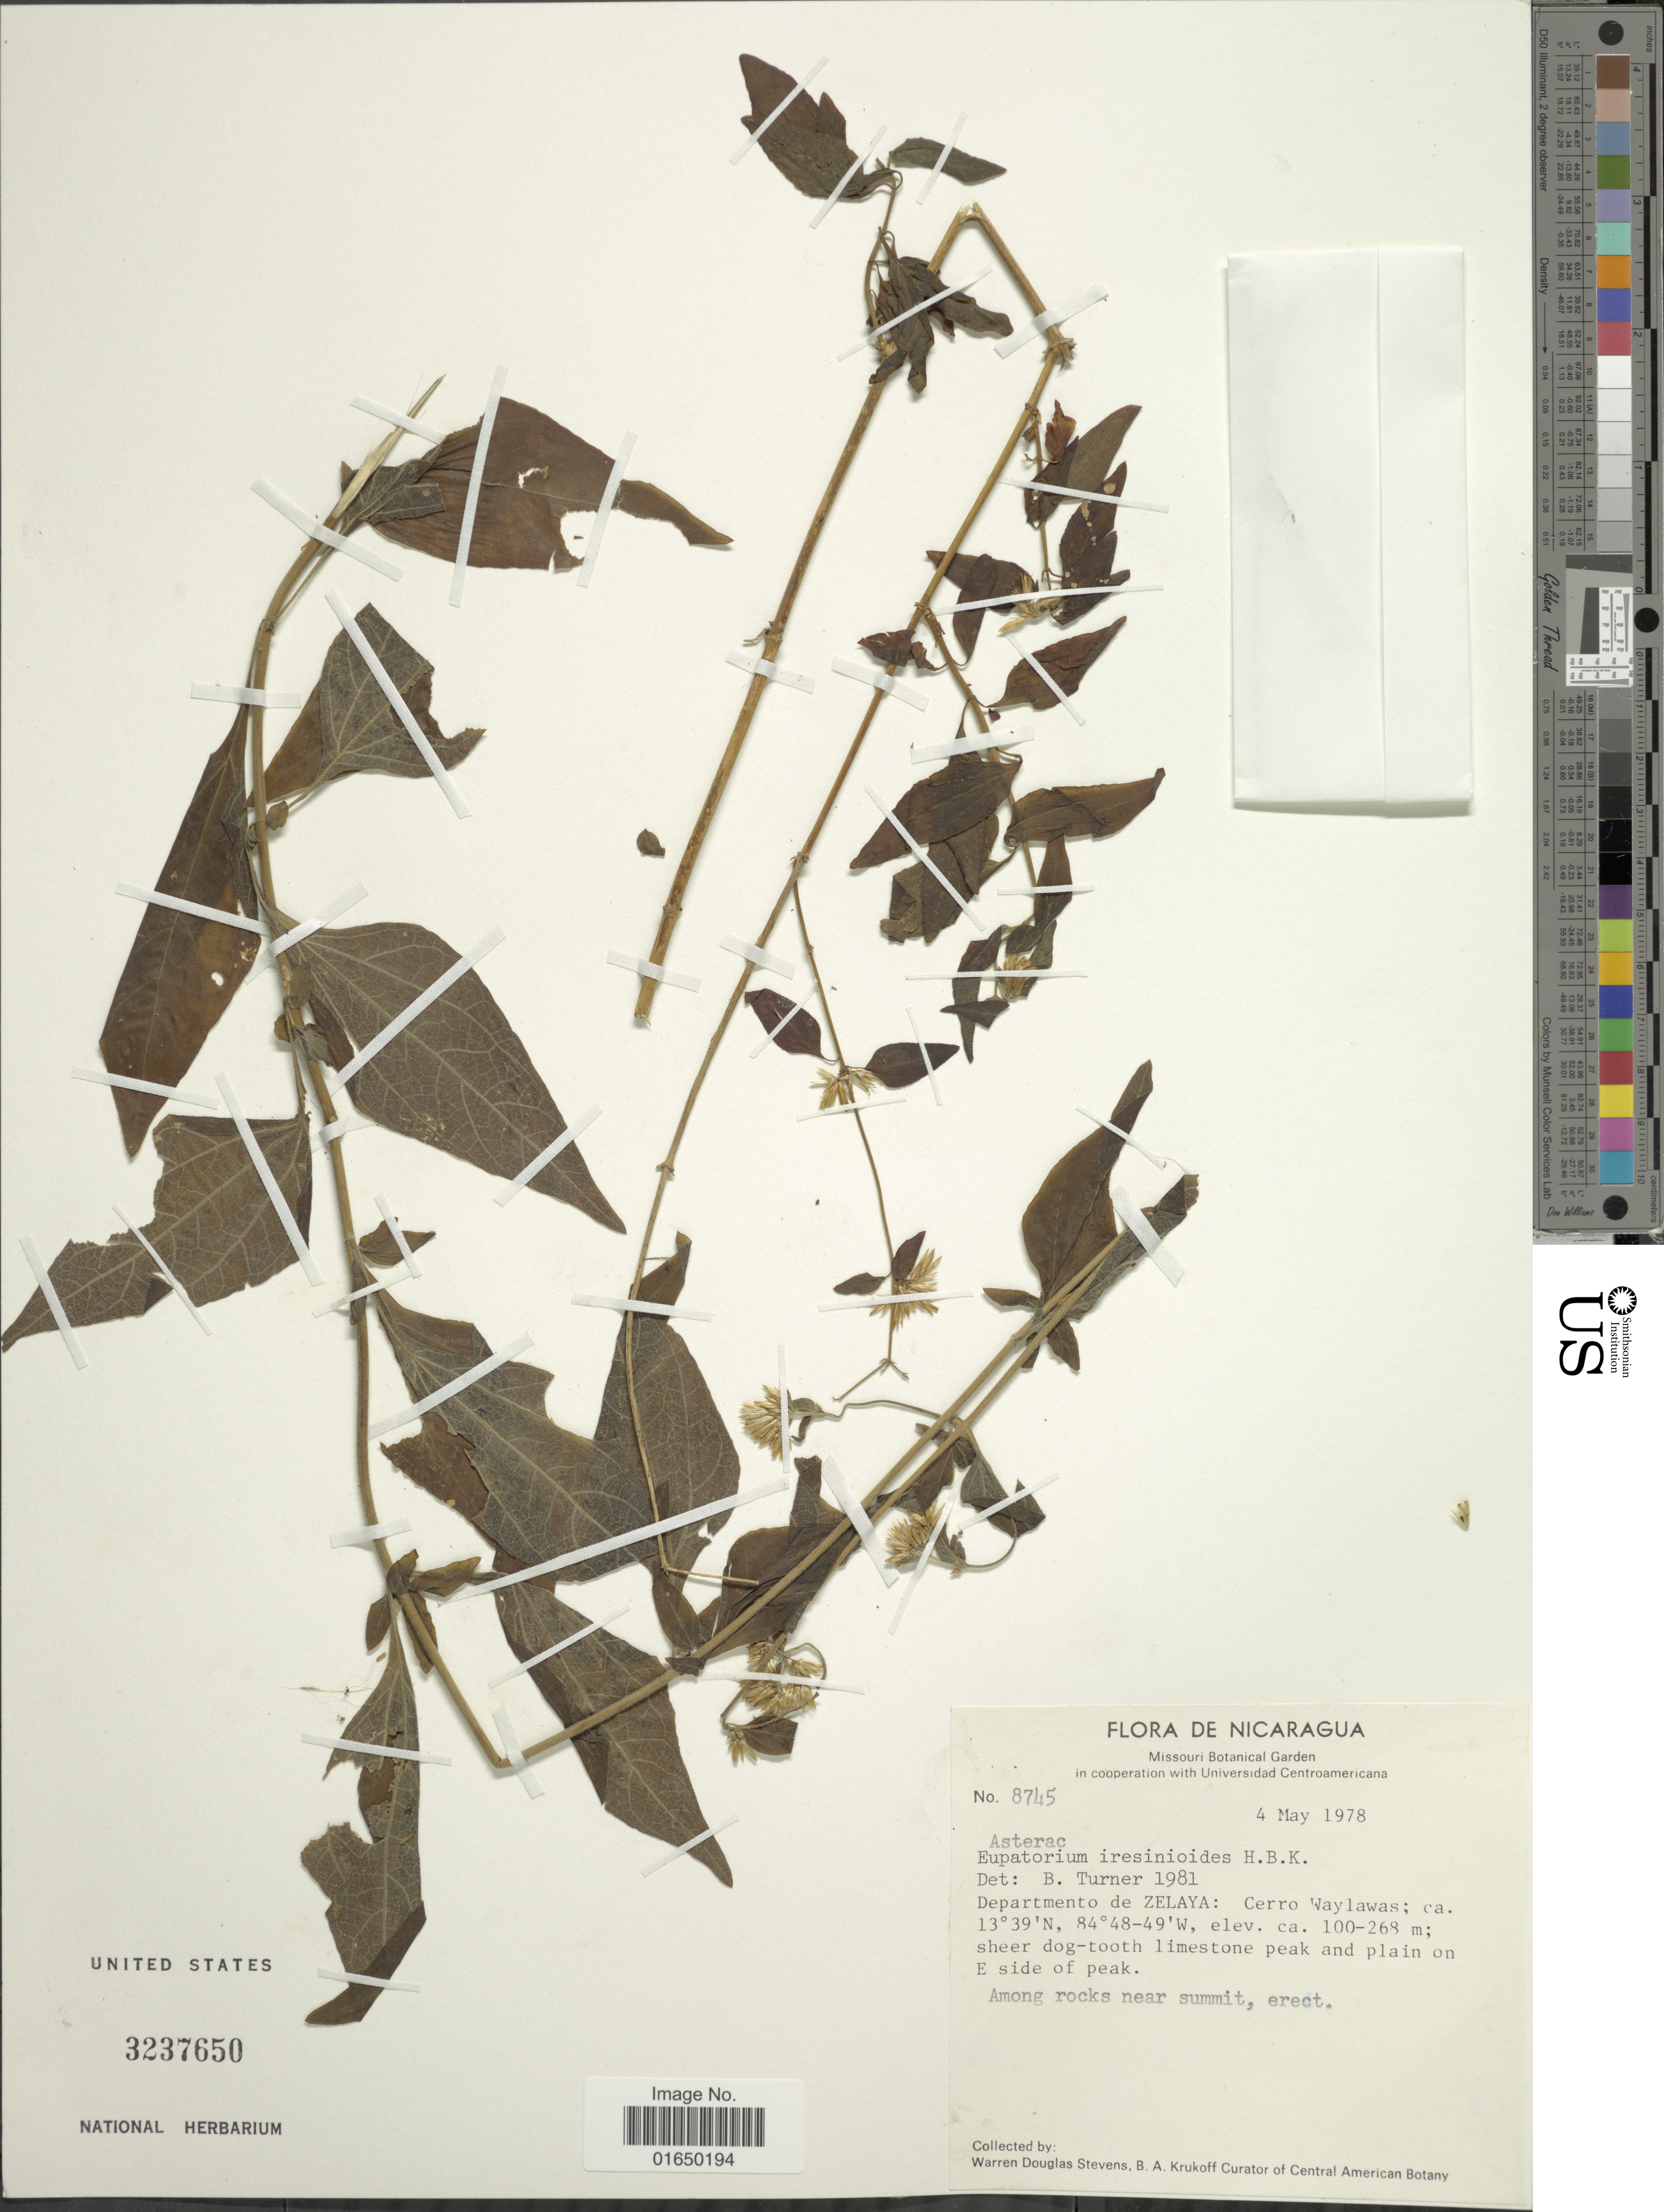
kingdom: Plantae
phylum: Tracheophyta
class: Magnoliopsida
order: Asterales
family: Asteraceae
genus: Condylidium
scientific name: Condylidium iresinoides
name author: (Kunth) R.M. King & H. Rob.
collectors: W. D. Stevens & B. A. Krukoff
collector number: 8745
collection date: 1978-05-04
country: Nicaragua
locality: Departamento de Zelaya: Cerro Waylawas; sheer dog-tooth lomestone peak and plain on E side of peak, Among rocks near summit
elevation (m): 100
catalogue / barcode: US 3237650